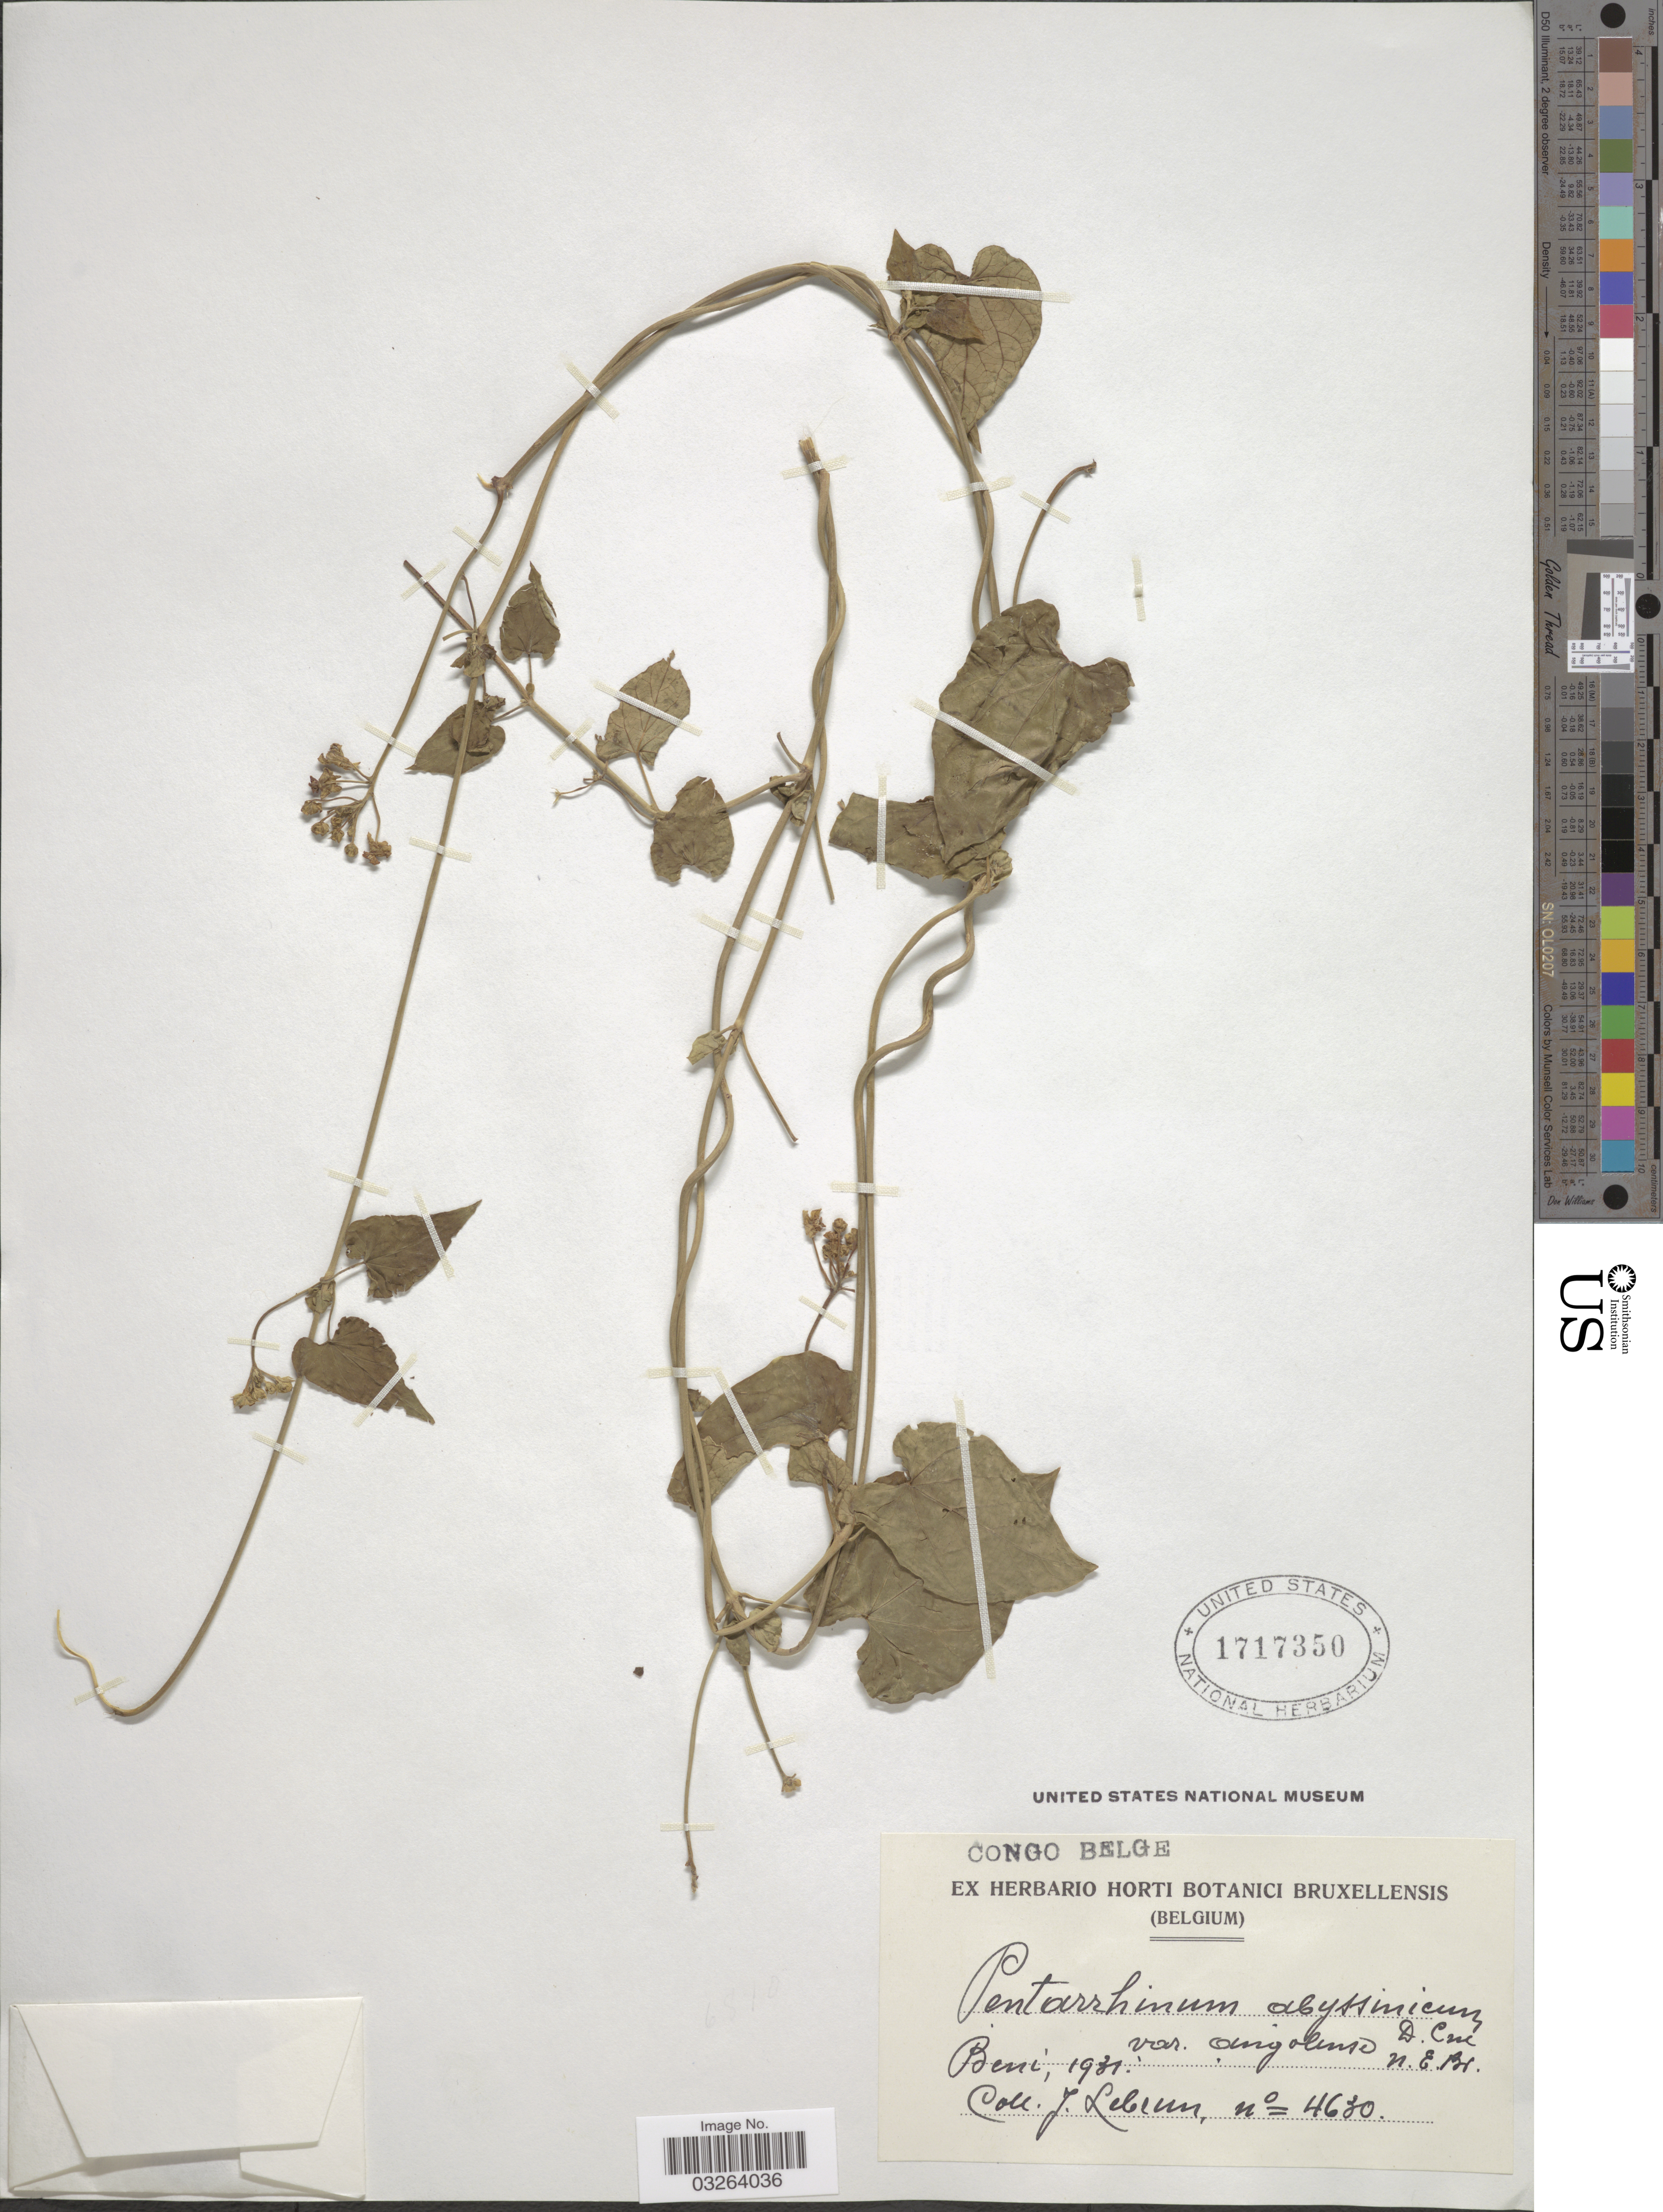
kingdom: Plantae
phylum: Tracheophyta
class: Magnoliopsida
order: Gentianales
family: Apocynaceae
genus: Pentarrhinum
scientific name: Pentarrhinum abyssinicum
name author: Decne.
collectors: J. A. Lebrun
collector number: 4630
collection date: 1931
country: Congo, Democratic Republic of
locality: Beni.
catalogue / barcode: US 1717350